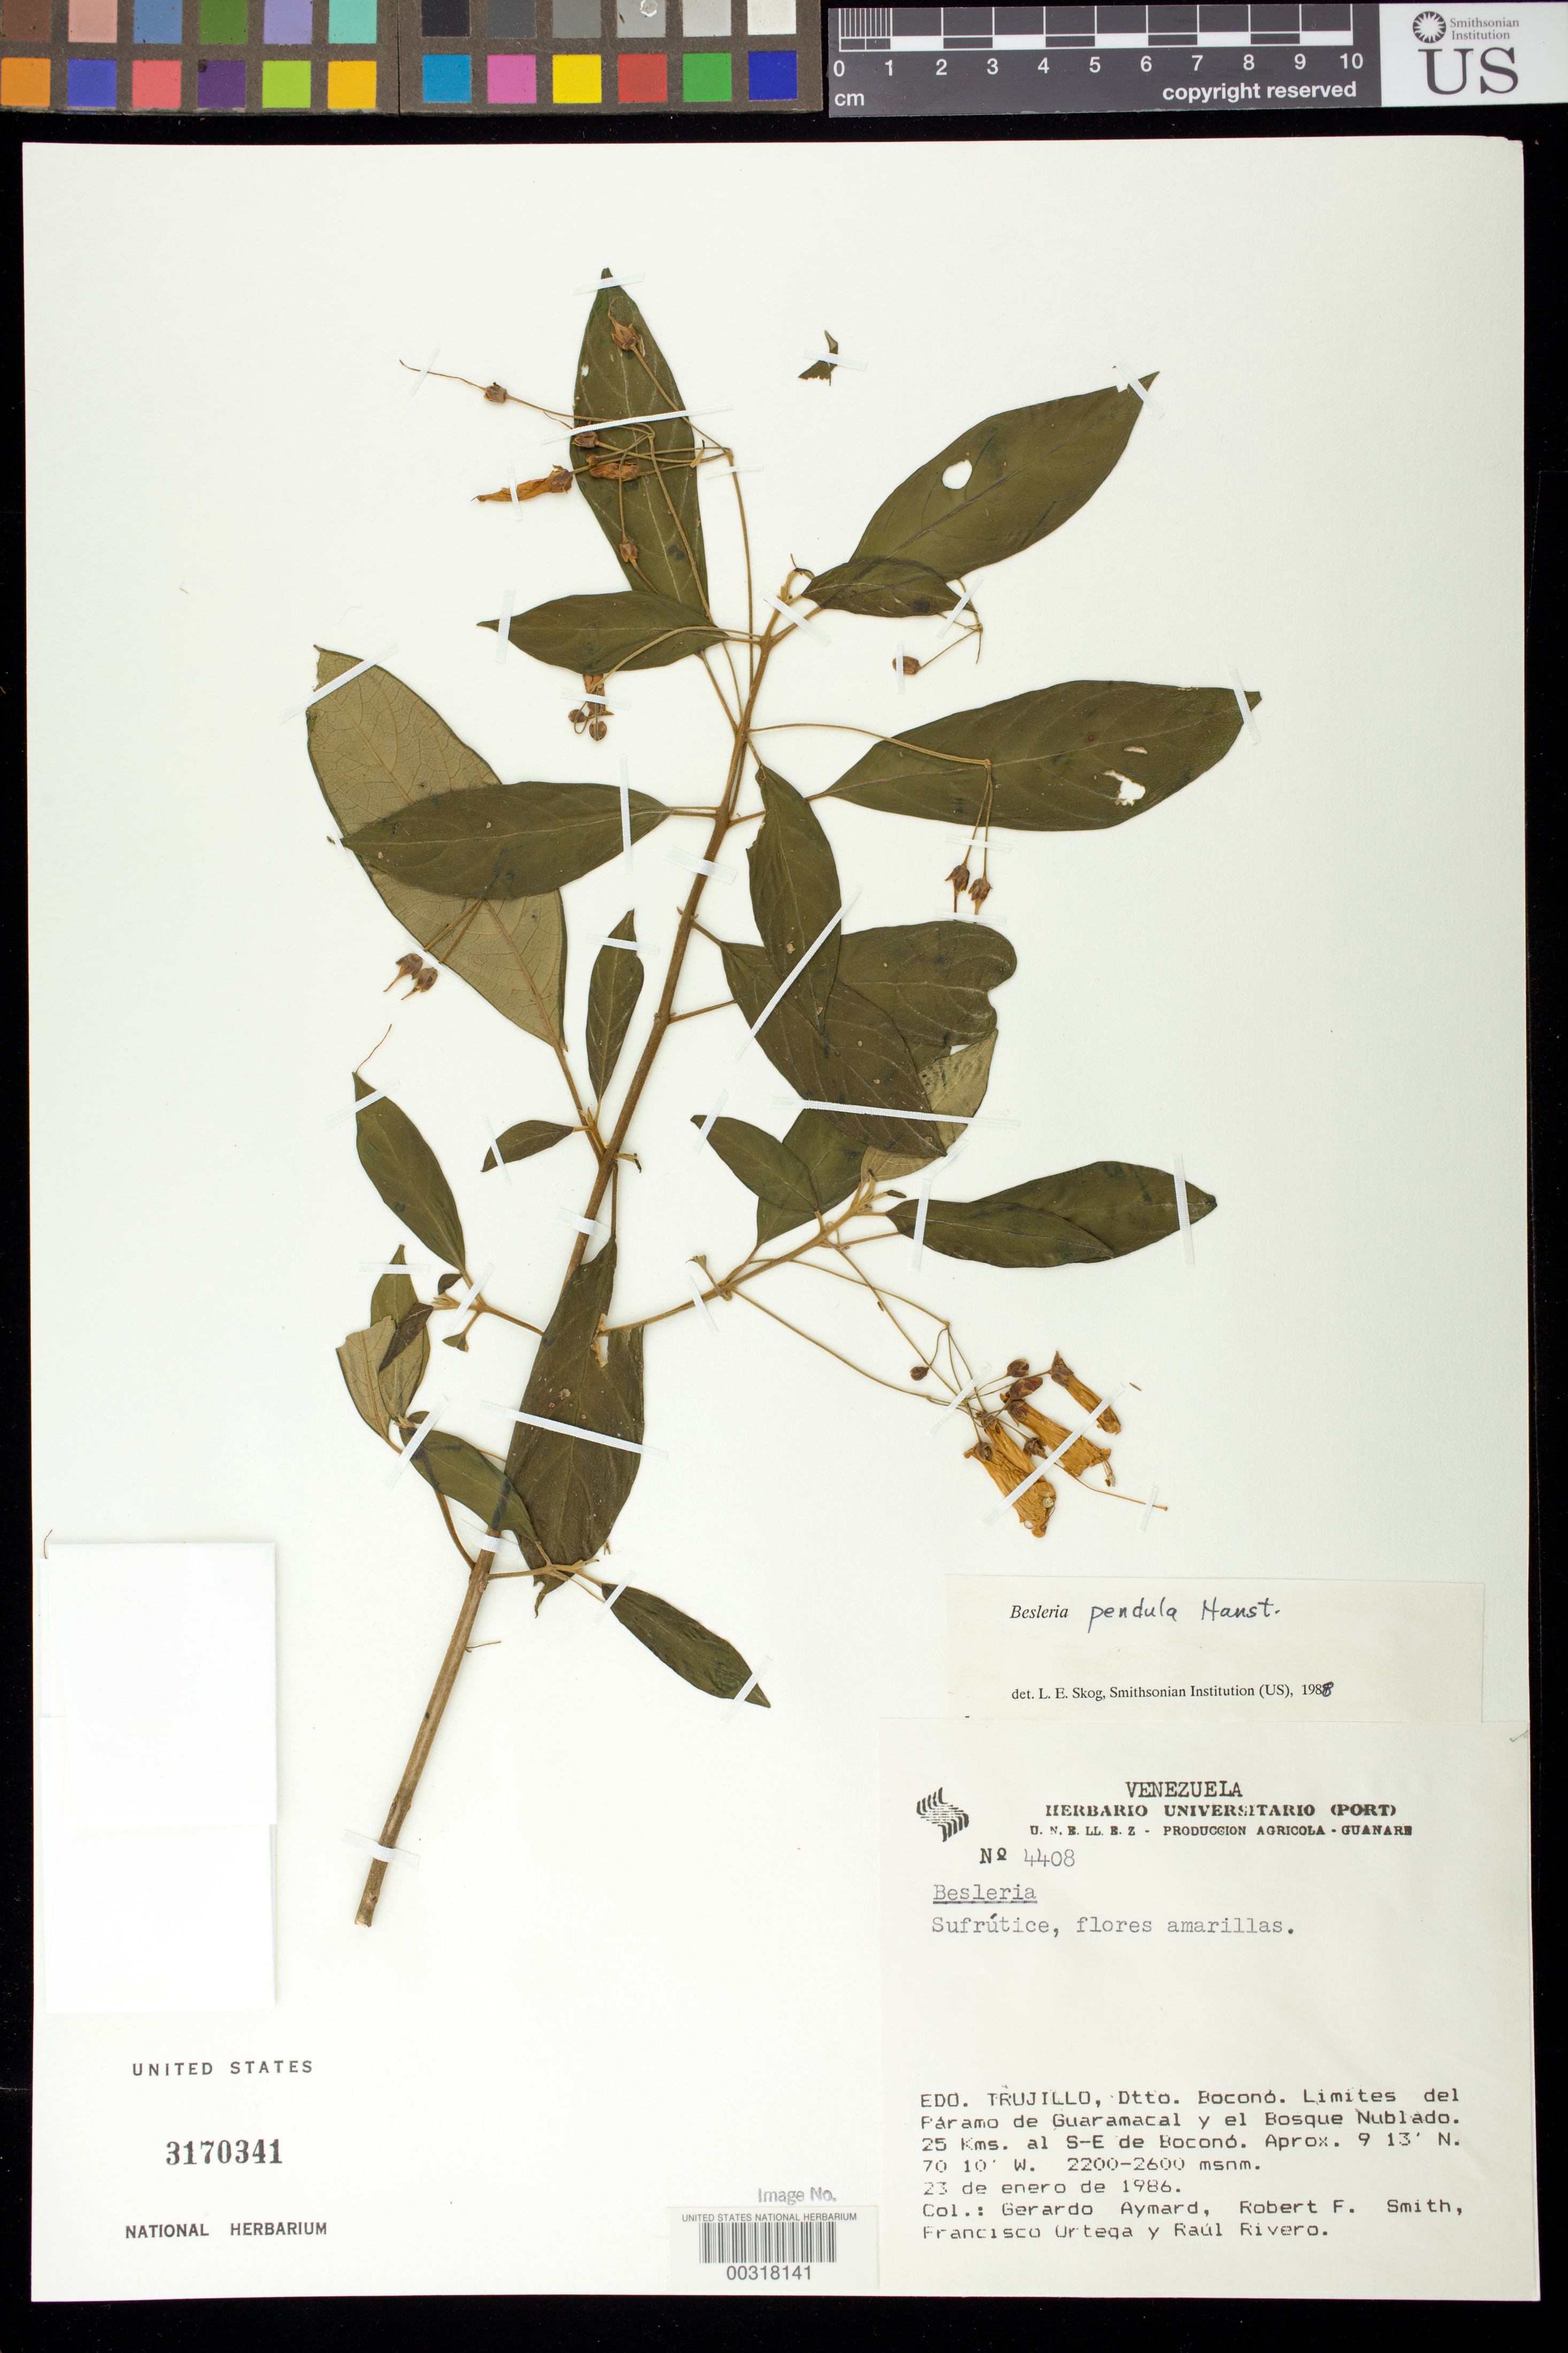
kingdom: Plantae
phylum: Tracheophyta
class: Magnoliopsida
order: Lamiales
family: Gesneriaceae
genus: Besleria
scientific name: Besleria pendula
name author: Hanst.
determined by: Skog, Laurence E.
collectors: G. A. Aymard, R. F. Smith, F. J. Ortega & R. Rivera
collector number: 4408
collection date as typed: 23 Jan 1986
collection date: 1986-01-23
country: Venezuela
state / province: Trujillo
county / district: Boconó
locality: Borders of Paramo de Guaramacal and cloud forest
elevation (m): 2200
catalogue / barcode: US 3170341